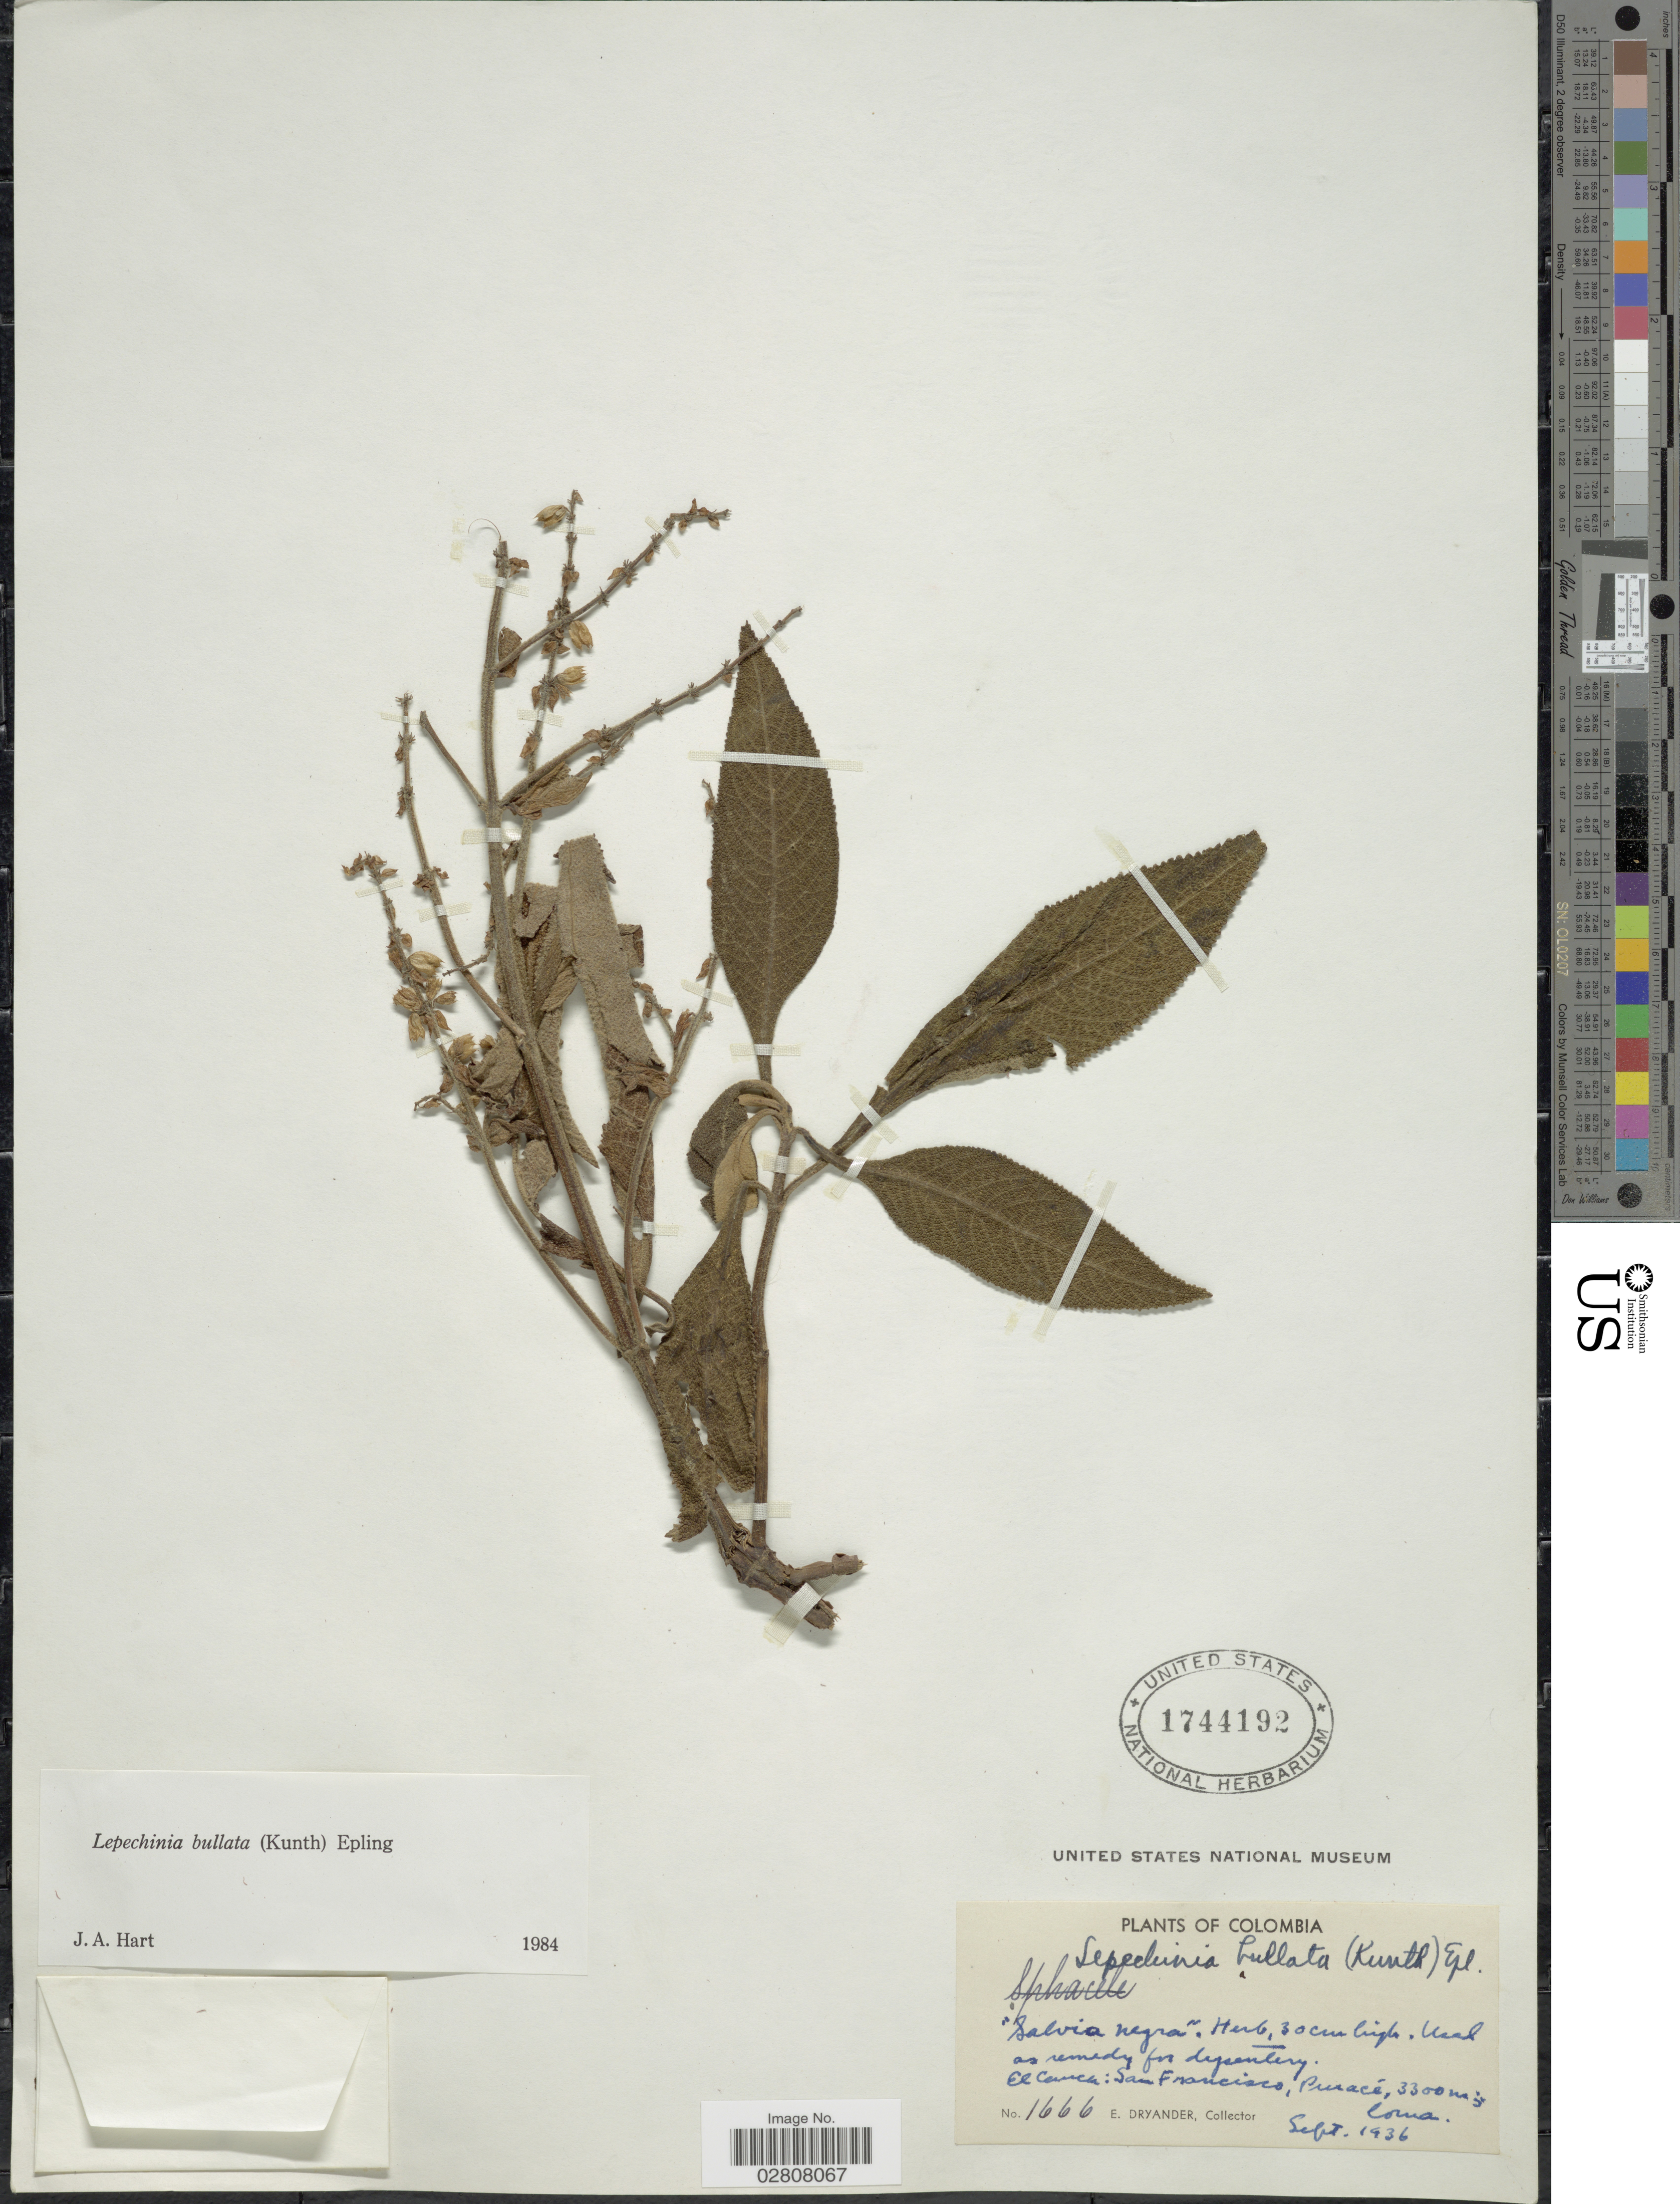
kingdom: Plantae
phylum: Tracheophyta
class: Magnoliopsida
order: Lamiales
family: Lamiaceae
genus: Lepechinia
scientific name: Lepechinia bullata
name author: (Kunth) Epling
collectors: E. Dryander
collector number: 1666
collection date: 1936-09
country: Colombia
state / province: Cauca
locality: El Cauca: San Francisco, Puracé. Loma.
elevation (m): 3300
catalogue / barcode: US 1744192